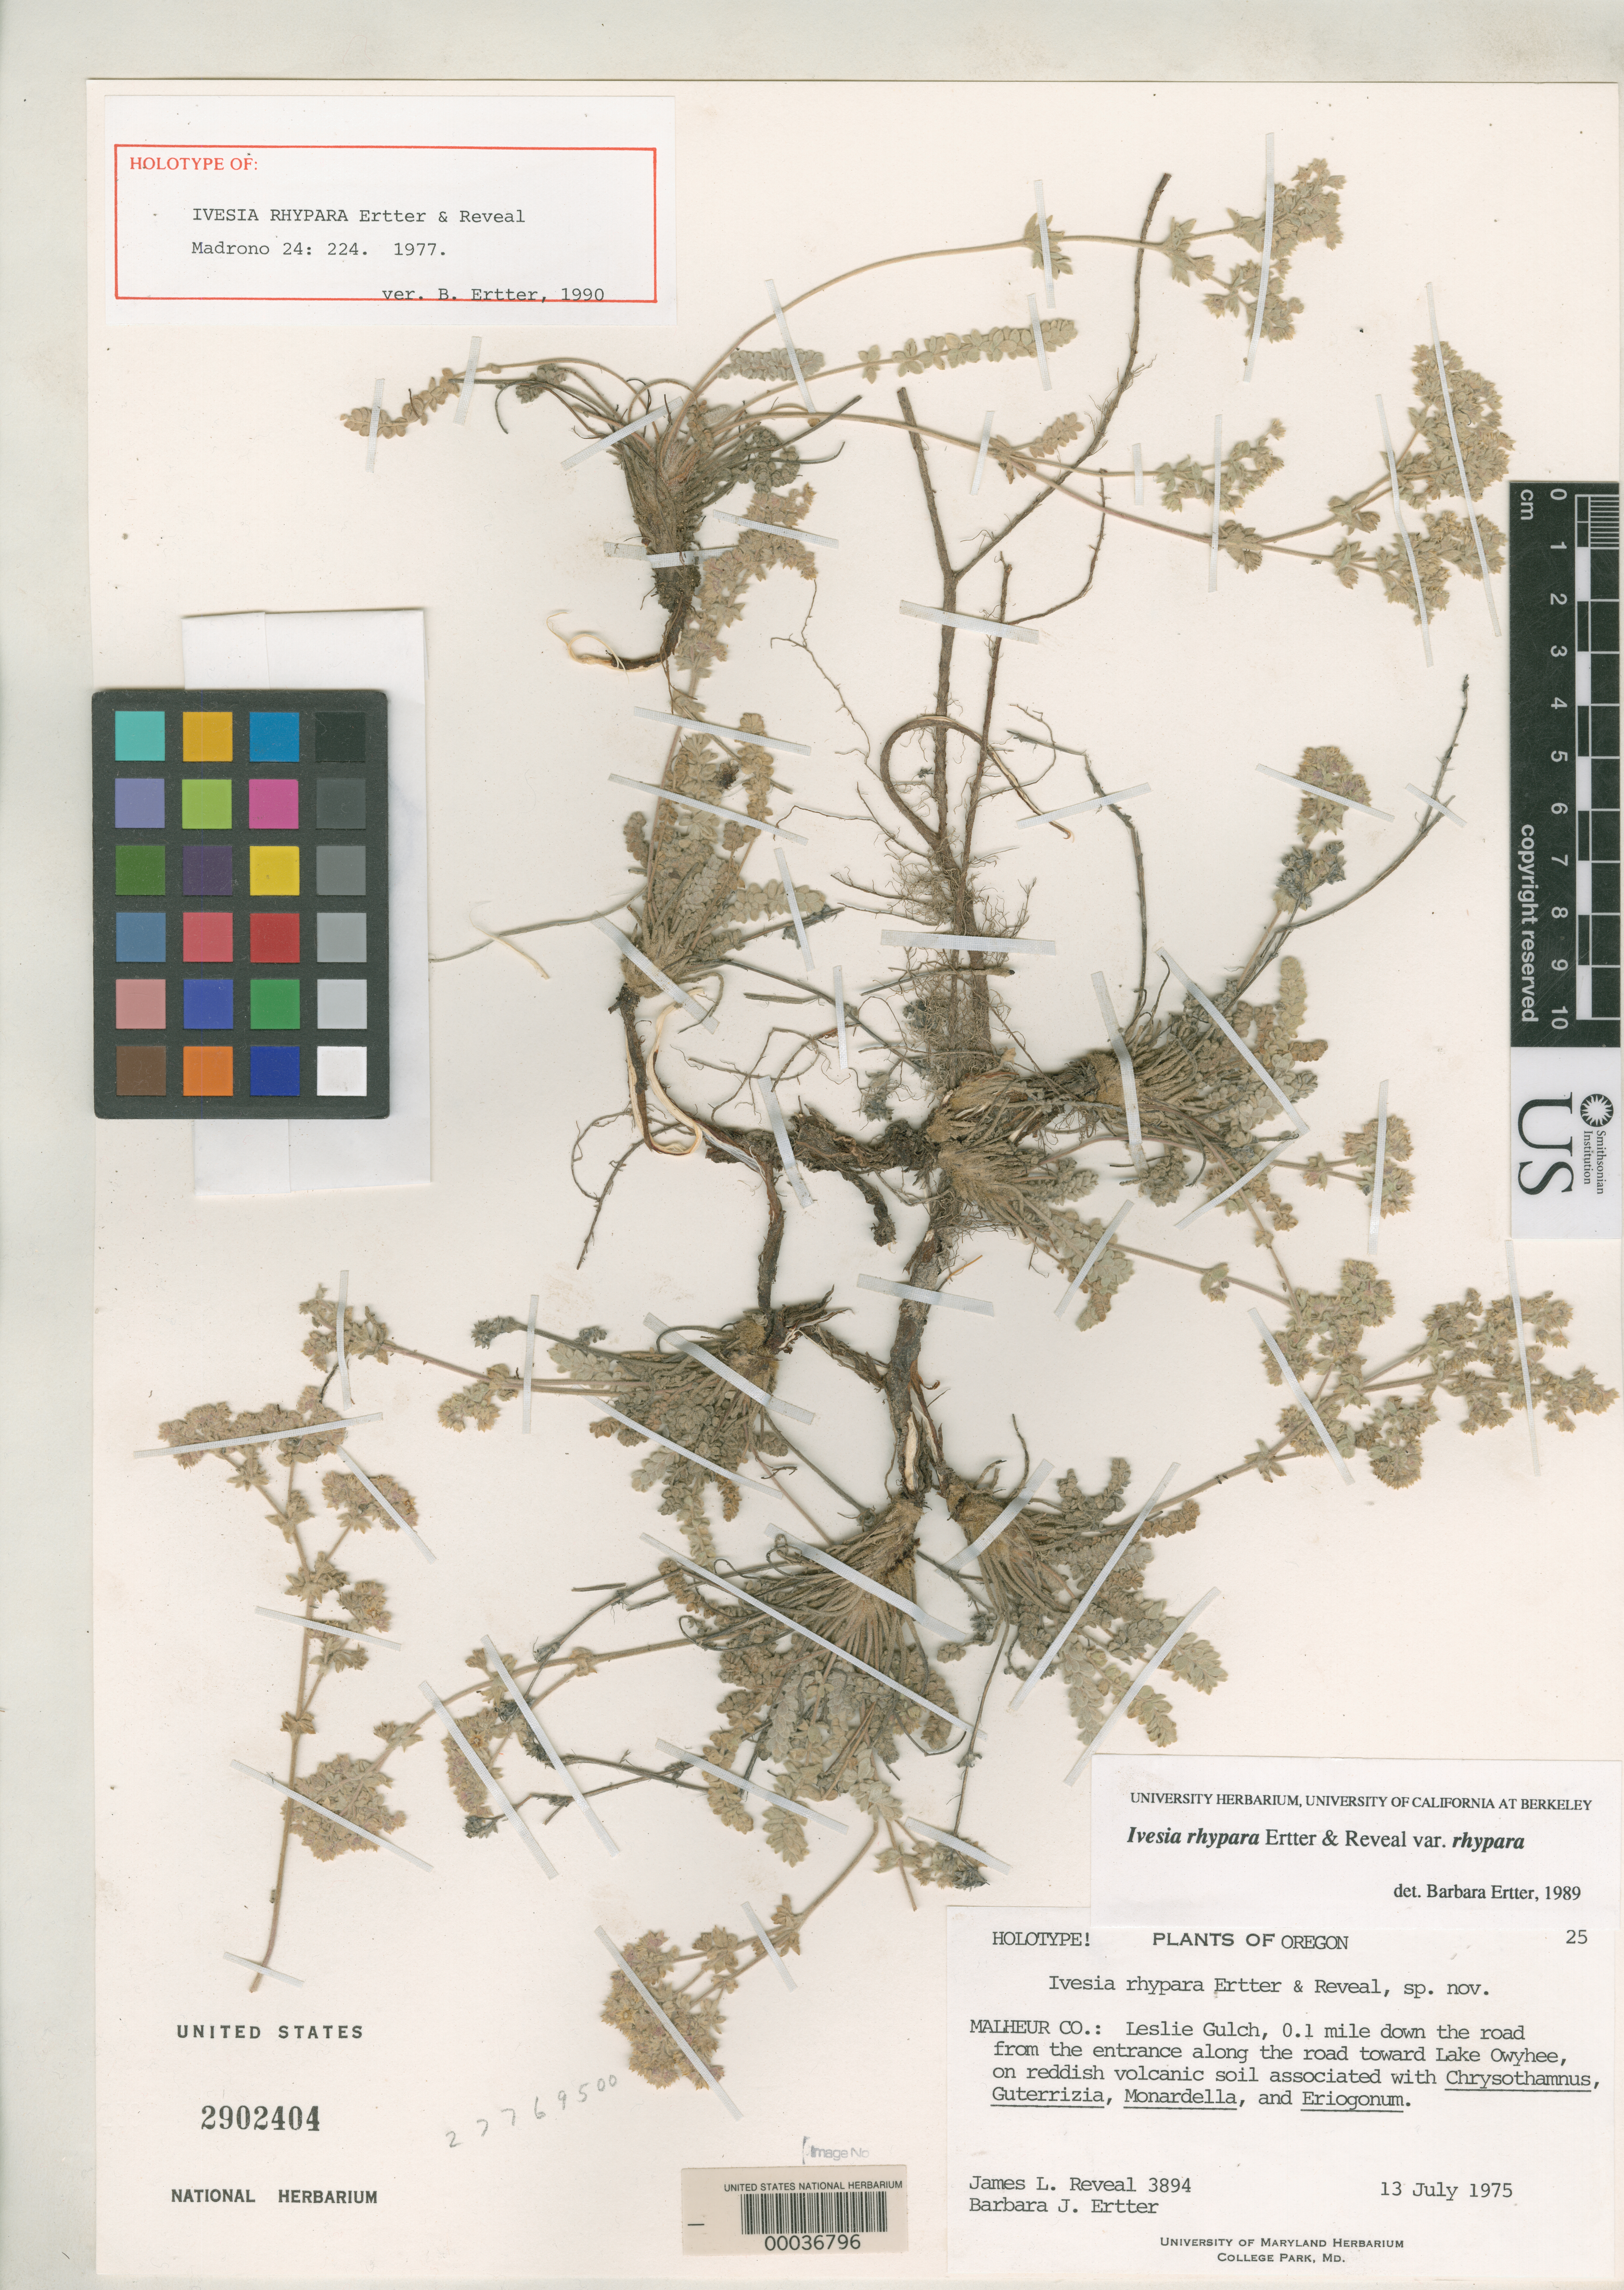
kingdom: Plantae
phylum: Tracheophyta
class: Magnoliopsida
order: Rosales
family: Rosaceae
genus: Ivesia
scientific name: Ivesia rhypara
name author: Ertter & Reveal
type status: Holotype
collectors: J. L. Reveal & B. Ertter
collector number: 3894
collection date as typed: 13 Jul 1975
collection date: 1975-07-13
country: United States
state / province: Oregon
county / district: Malheur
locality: Leslie Gulch, 0.1 mi down road from entrance along road toward Lake Owyhee.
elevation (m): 1430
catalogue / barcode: US 2902404